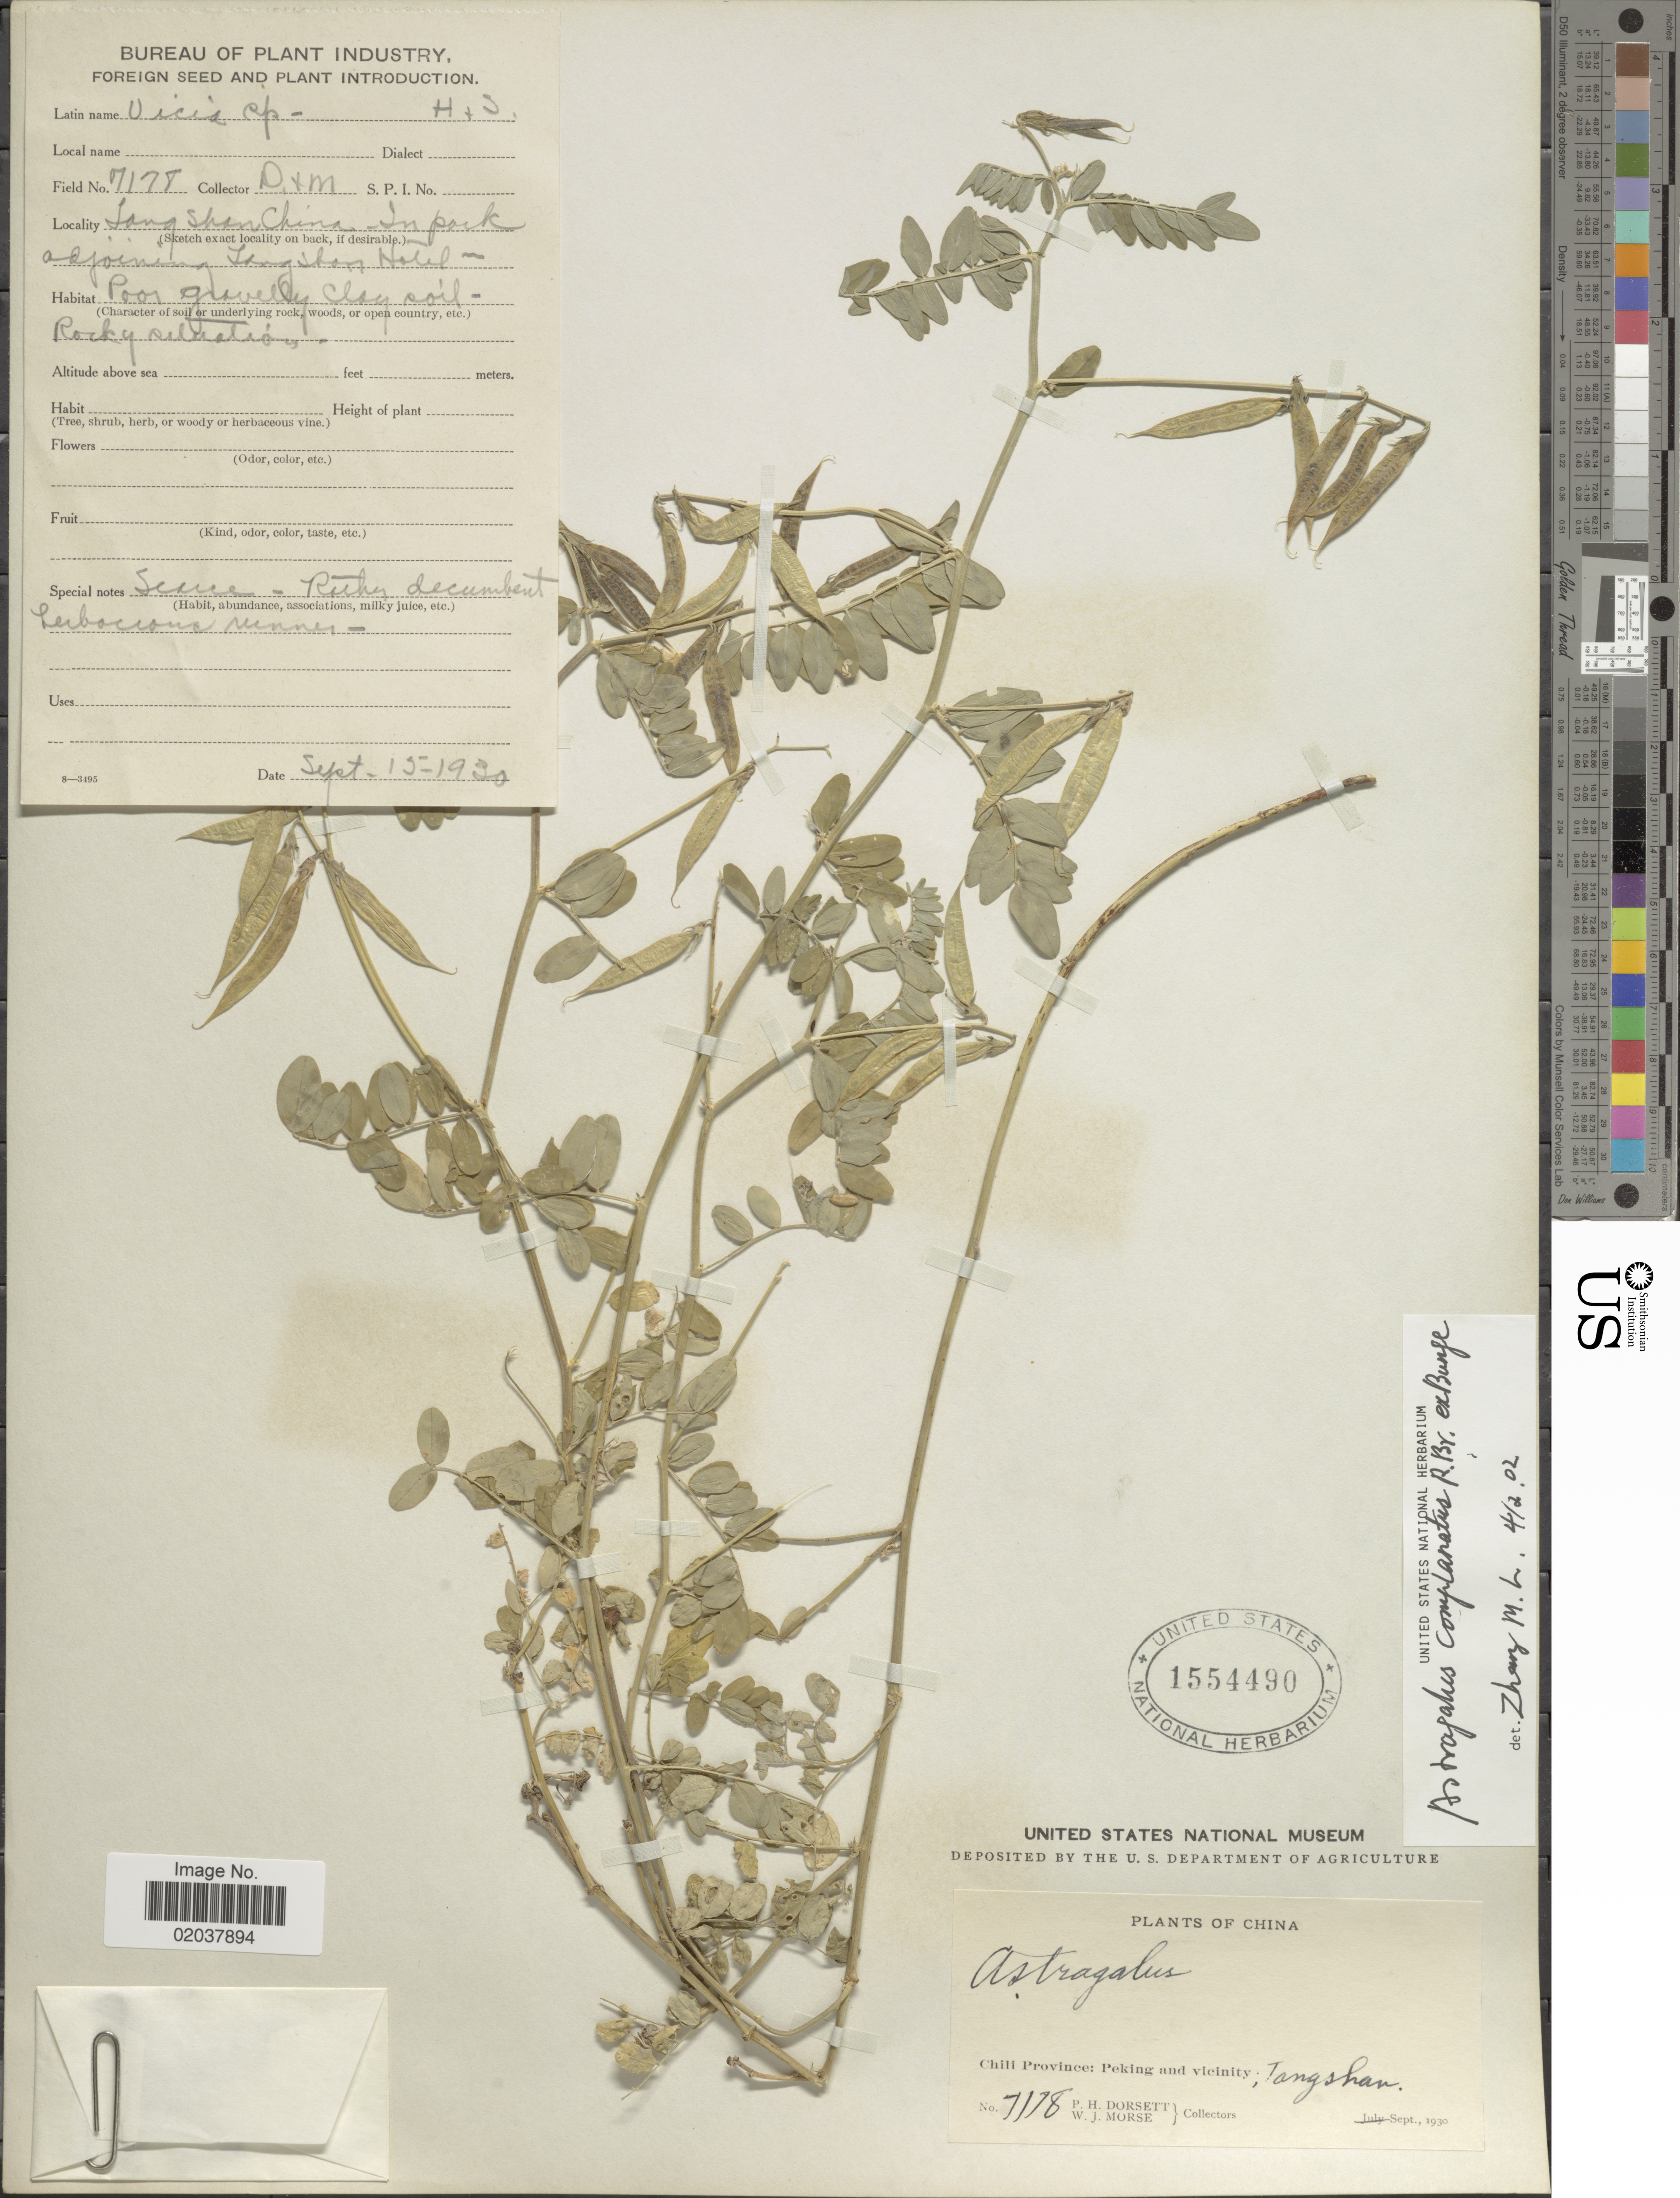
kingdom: Plantae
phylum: Tracheophyta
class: Magnoliopsida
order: Fabales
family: Fabaceae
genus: Astragalus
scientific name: Astragalus complanatus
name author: R. Br. ex Bunge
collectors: P. H. Dorsett & W. J. Morse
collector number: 7178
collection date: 1930-09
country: China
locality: Chili Province: Peking and vicinity, Tangshan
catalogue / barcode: US 1554490